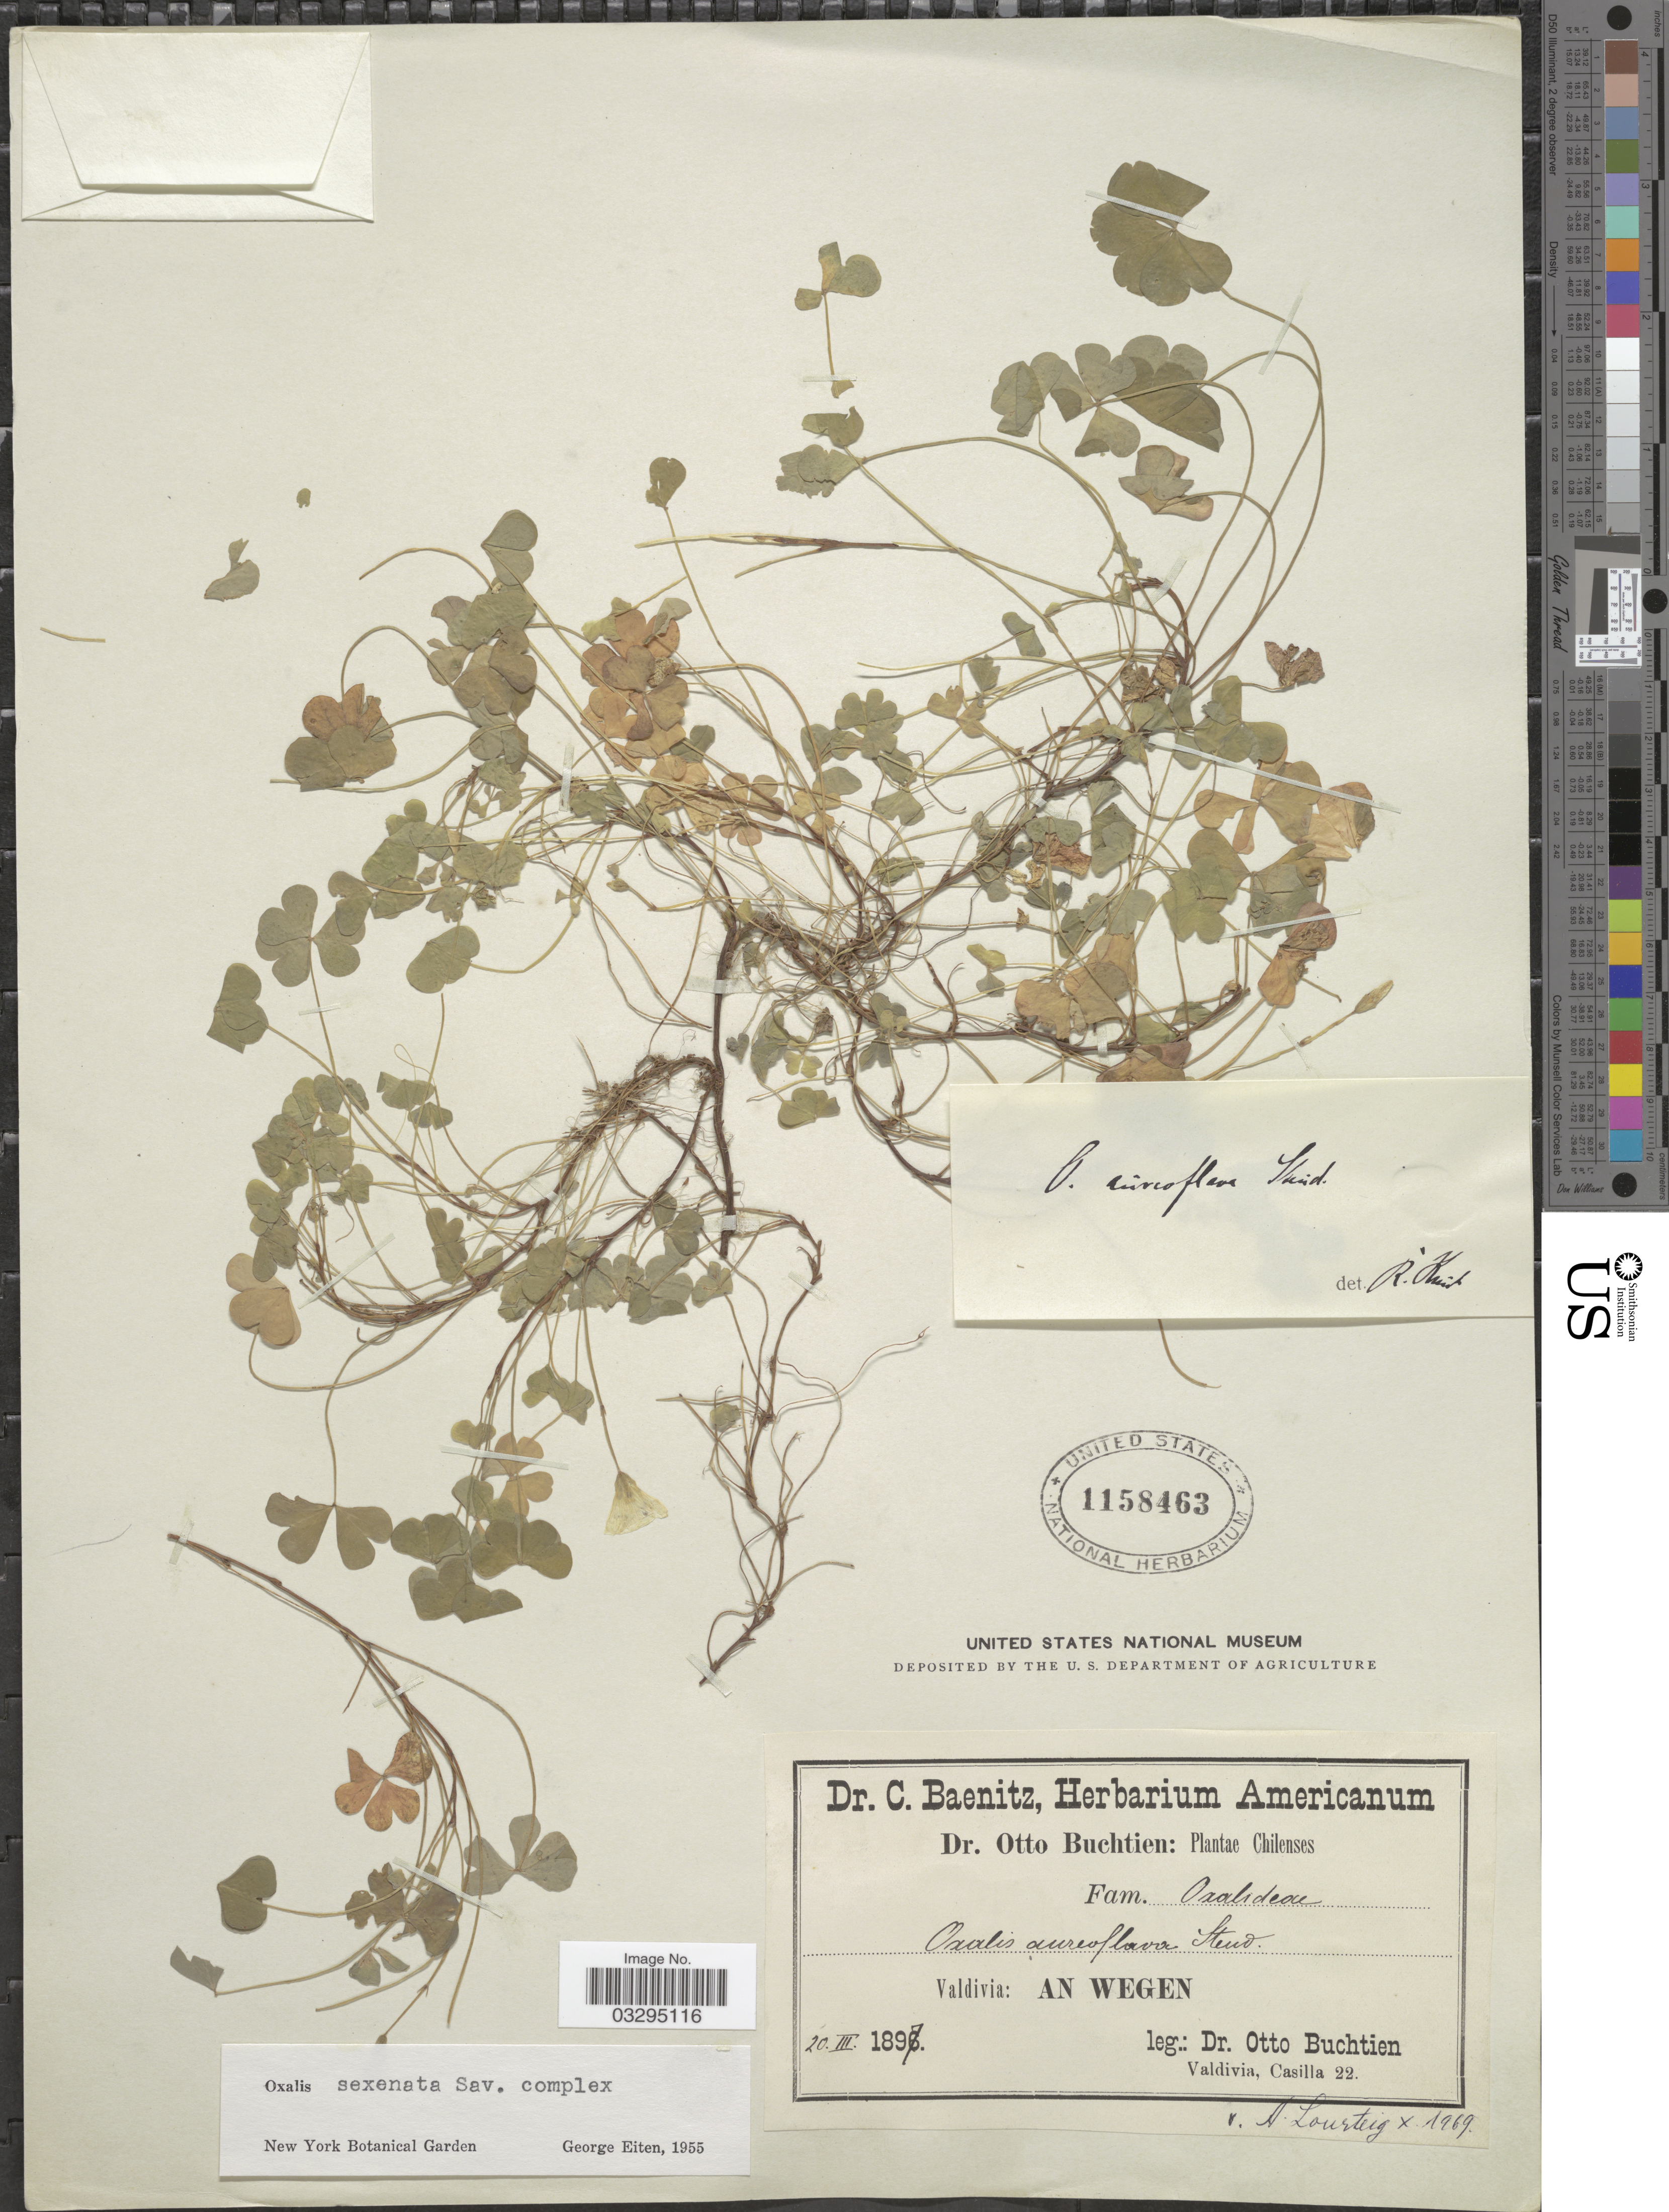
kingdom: Plantae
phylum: Tracheophyta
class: Magnoliopsida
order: Oxalidales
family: Oxalidaceae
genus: Oxalis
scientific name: Oxalis aureoflava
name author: Steud.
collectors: O. Buchtien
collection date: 1897-03-20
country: Chile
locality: Valdivia: An Wegen.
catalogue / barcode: US 1158463